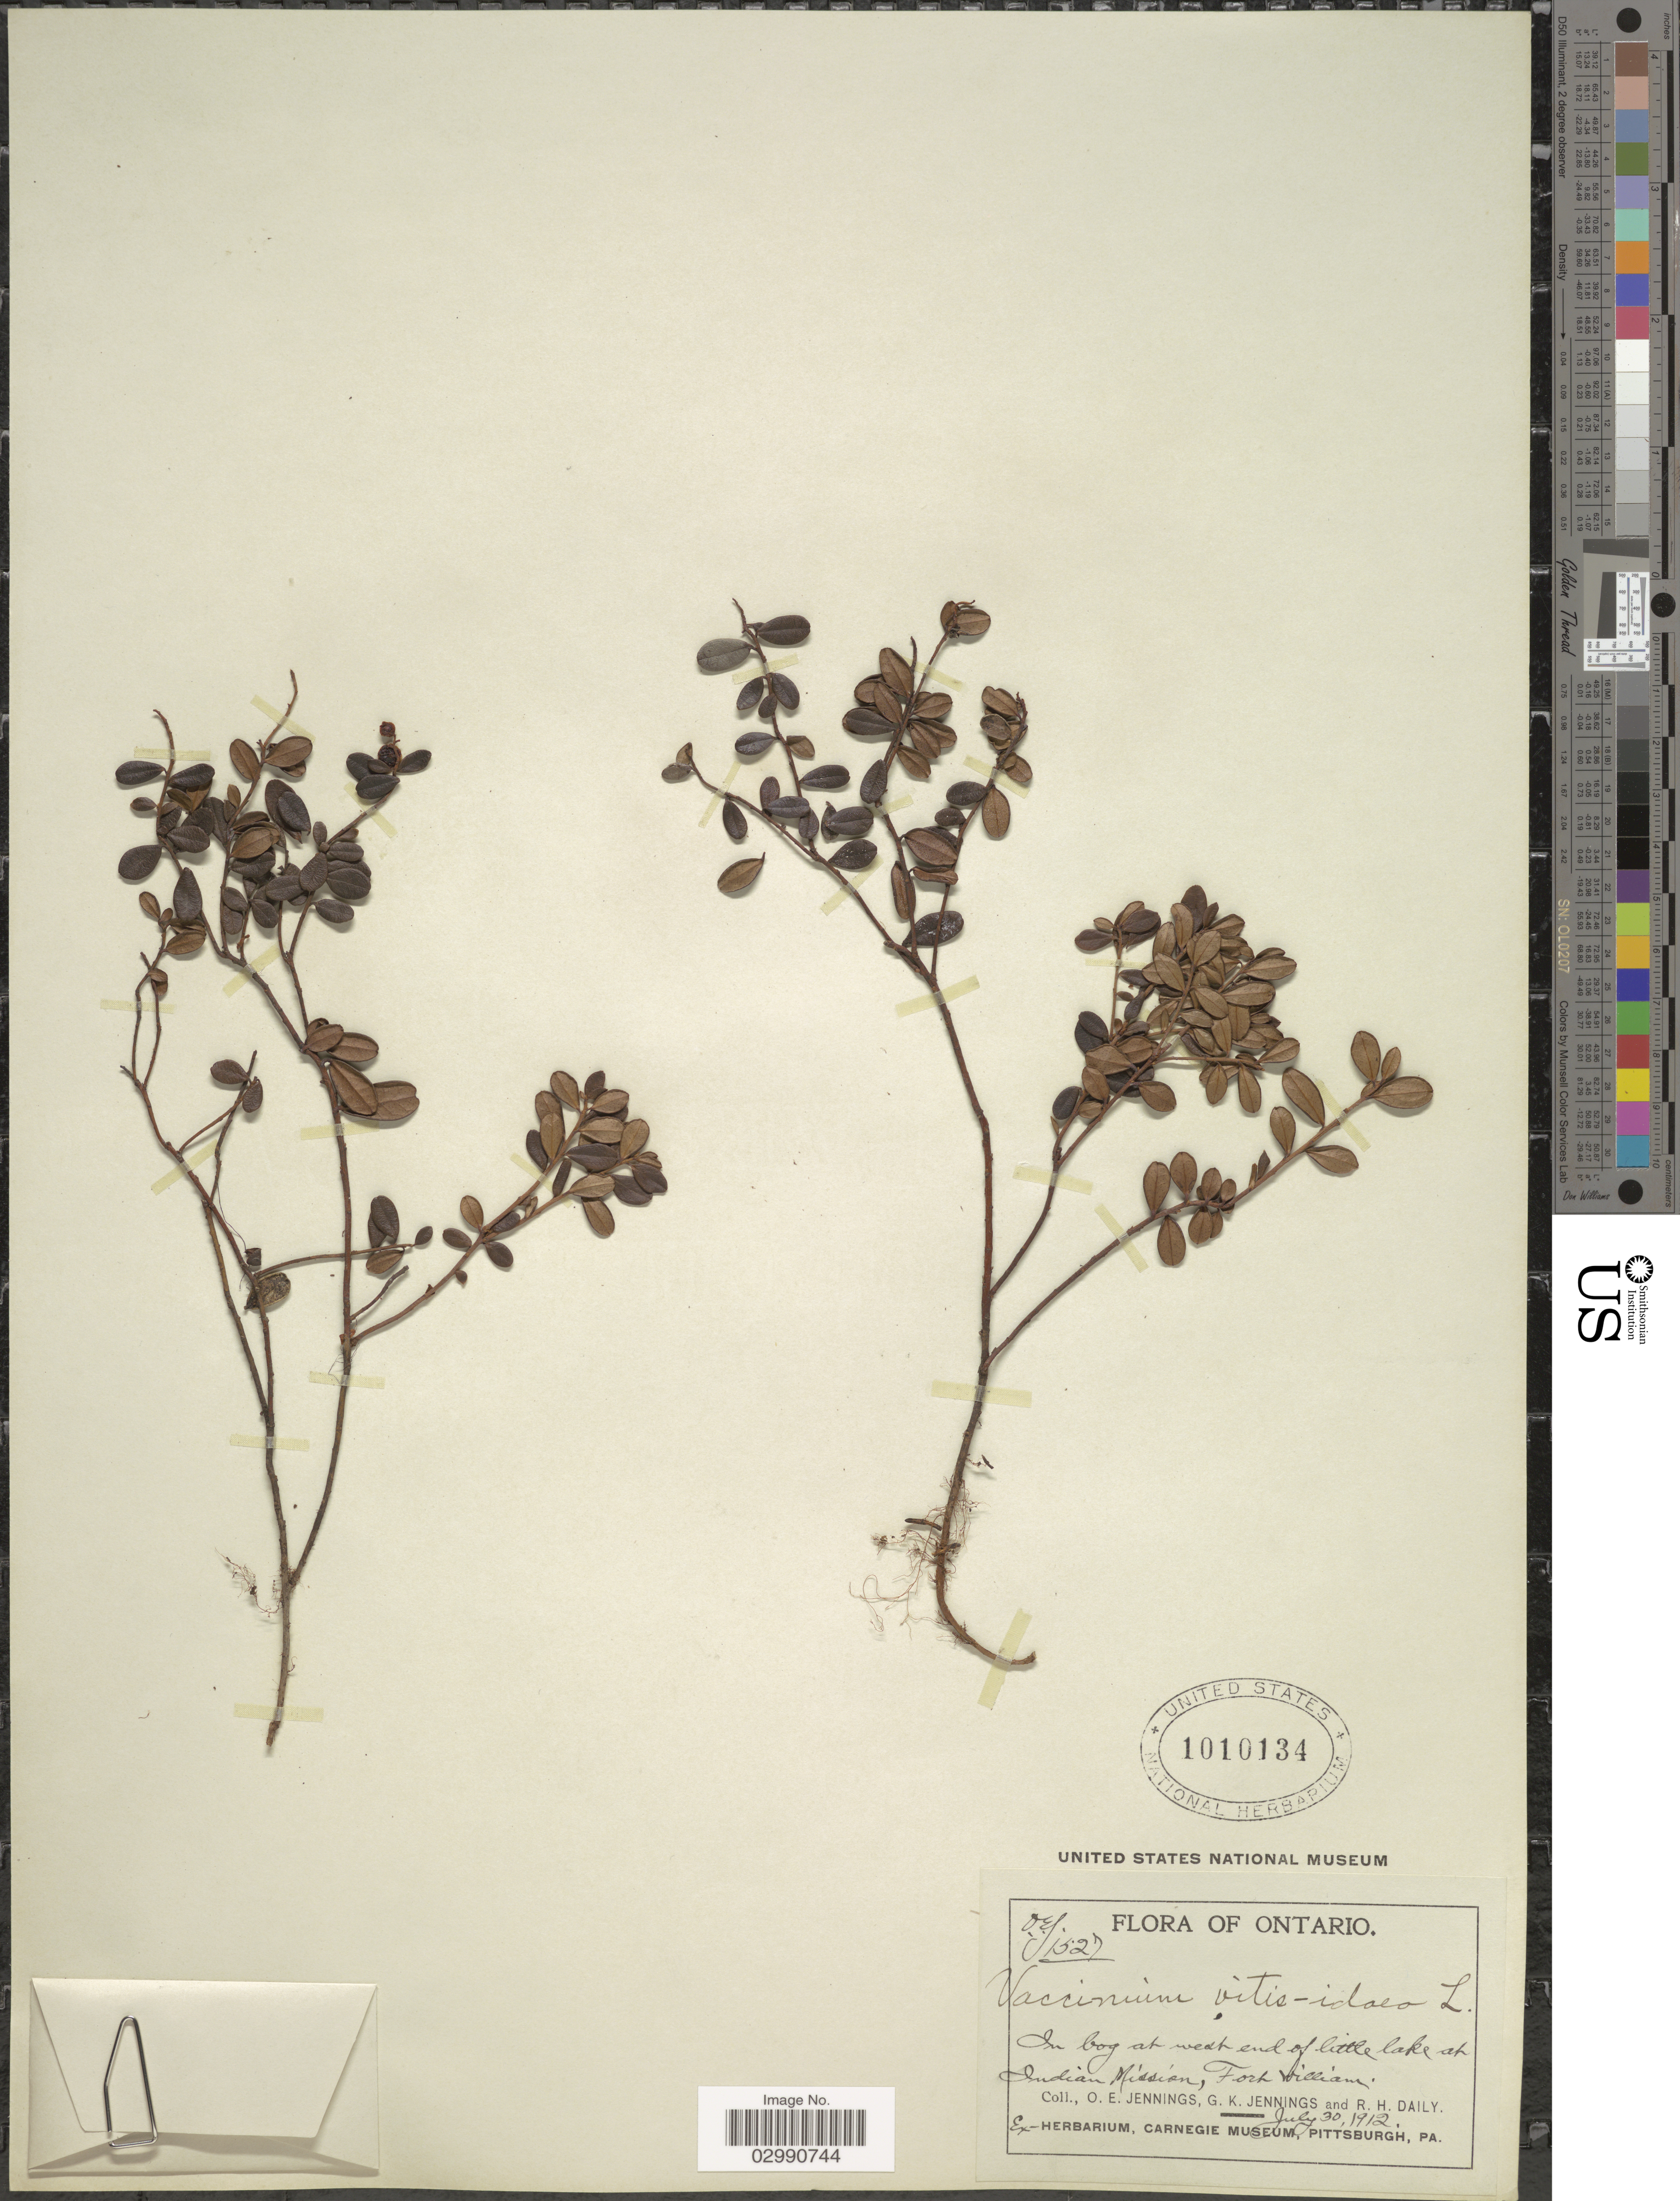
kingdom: Plantae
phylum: Tracheophyta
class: Magnoliopsida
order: Ericales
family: Ericaceae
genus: Vaccinium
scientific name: Vaccinium vitis-idaea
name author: L.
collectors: O. E. Jennings, G. K. Jennings & R. Daily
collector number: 1527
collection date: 1912-07-30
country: Canada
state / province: Ontario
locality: In bog at west end of Little lake at Indian Mission, Fort Williams.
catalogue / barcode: US 1010134